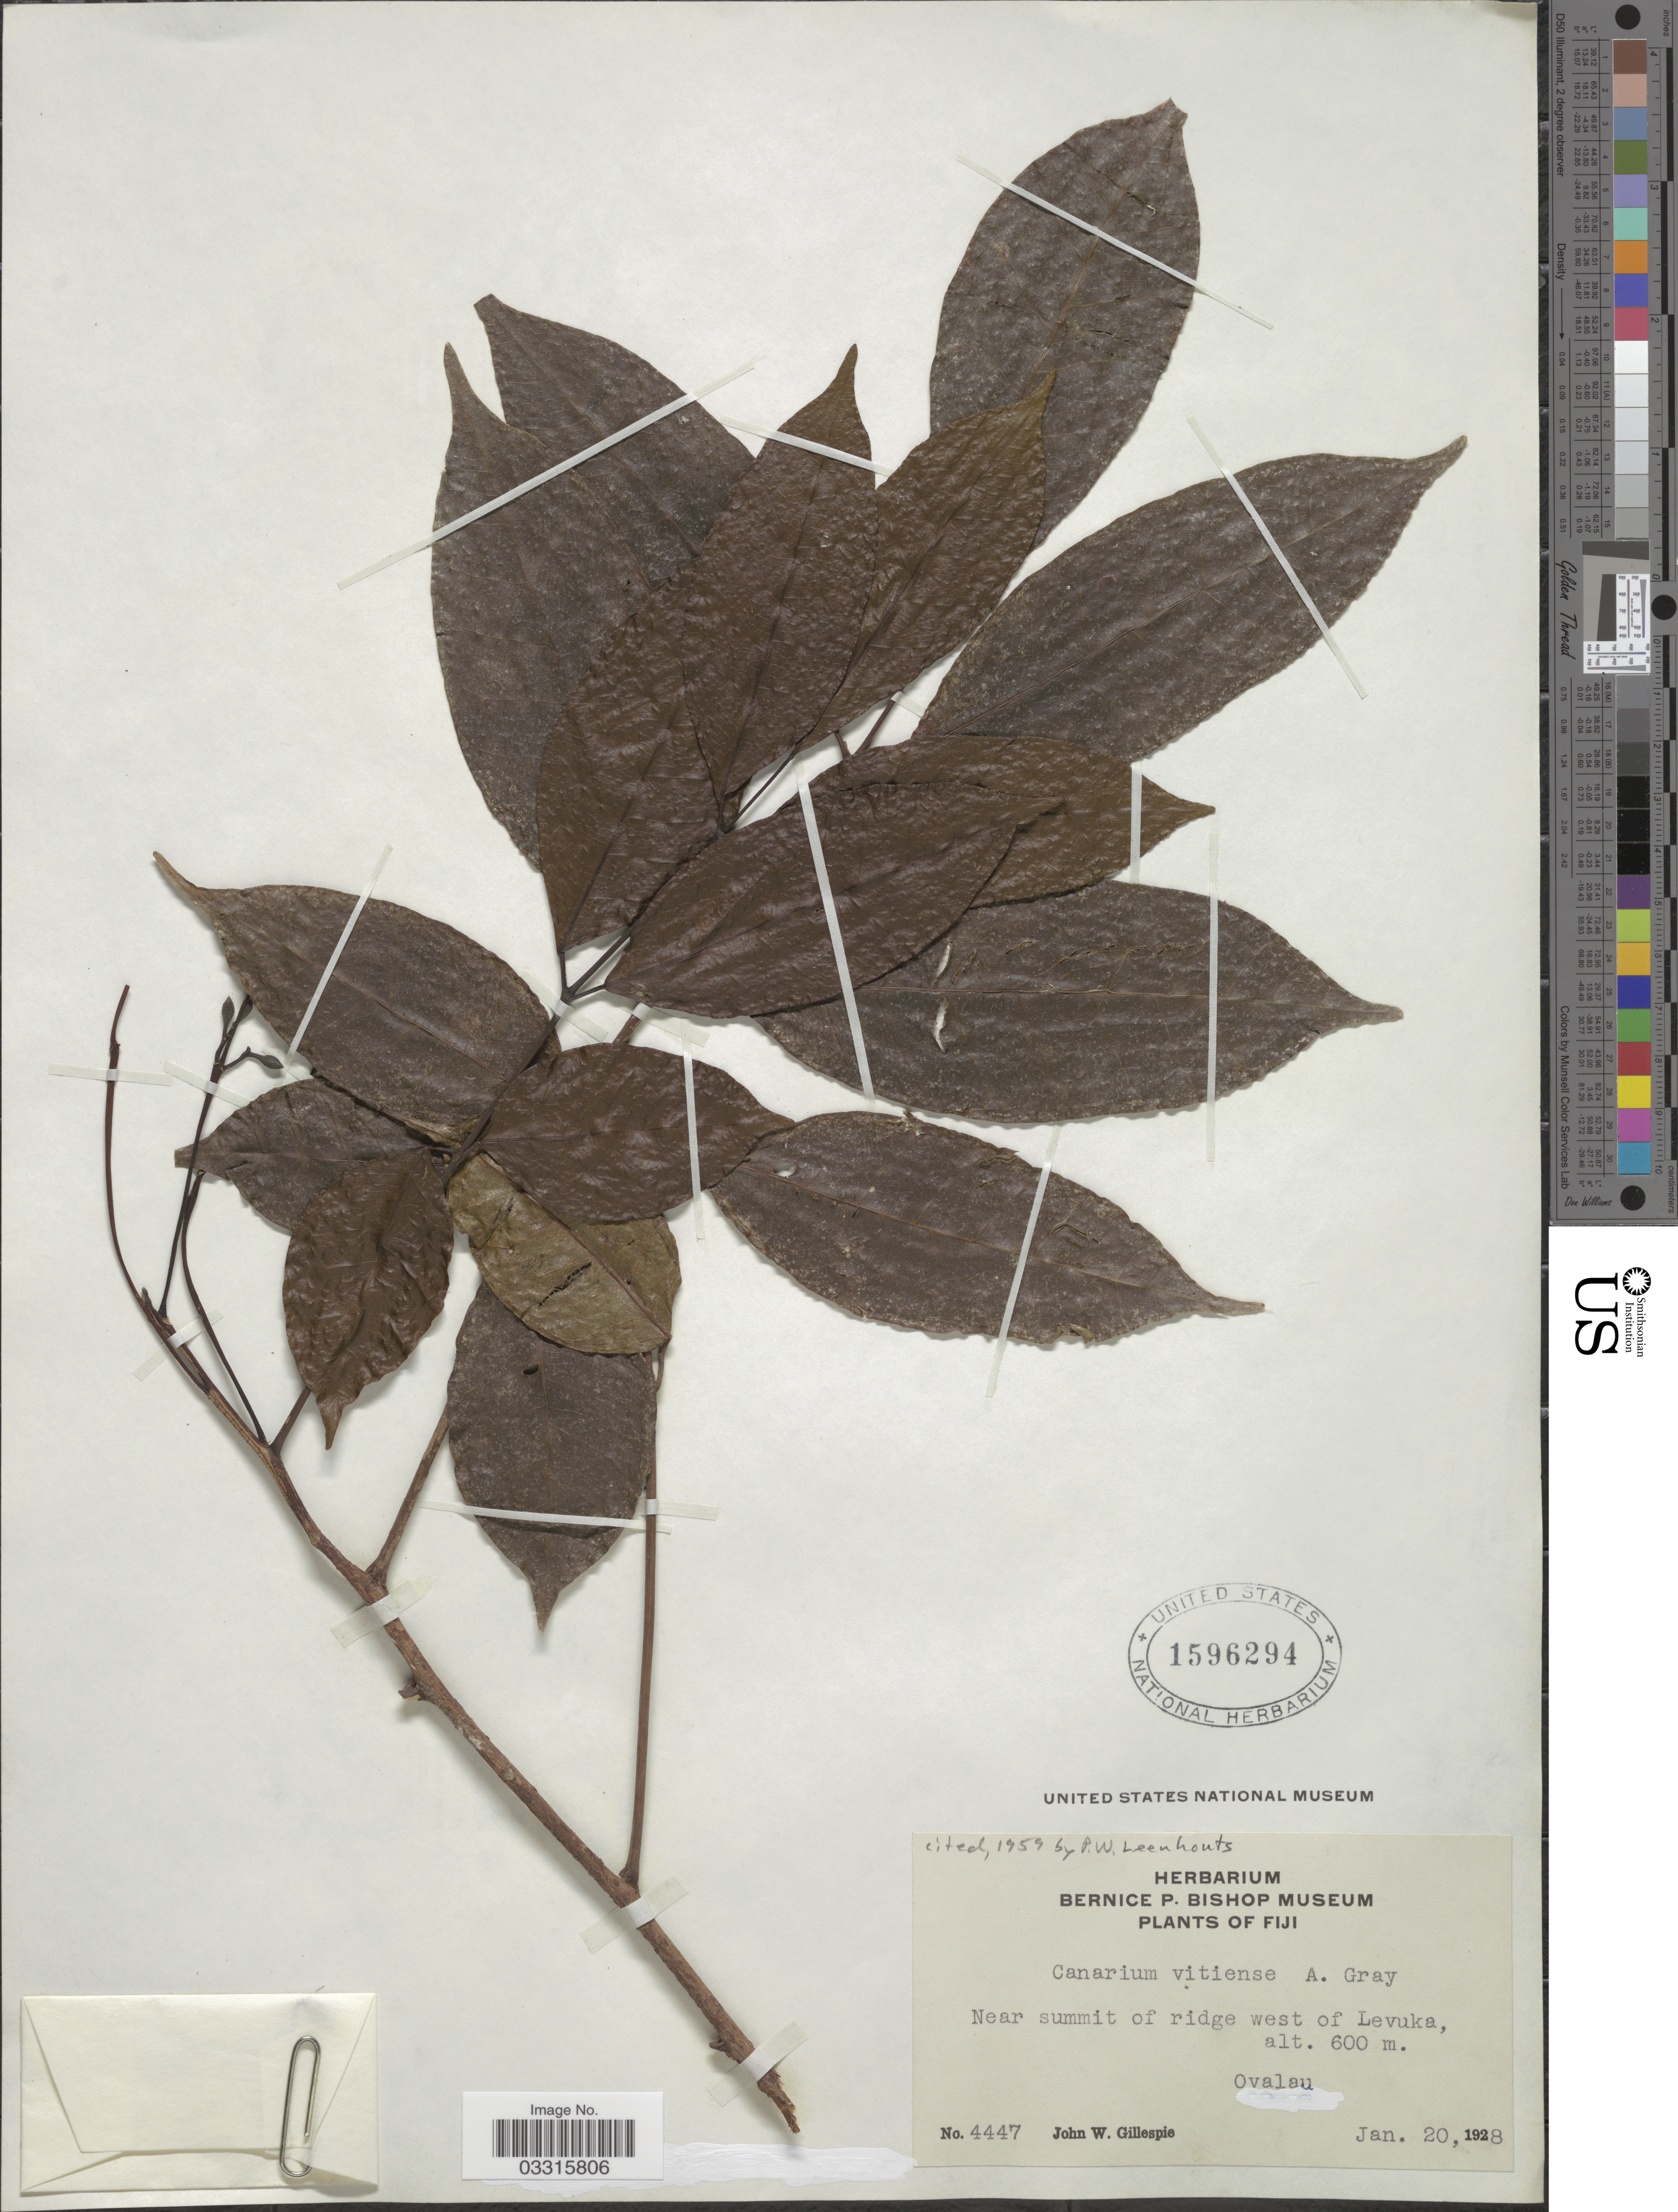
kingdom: Plantae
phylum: Tracheophyta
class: Magnoliopsida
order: Sapindales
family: Burseraceae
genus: Canarium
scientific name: Canarium vitiense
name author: A. Gray in Wilkes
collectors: J. W. Gillespie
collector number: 4447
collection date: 1928-01-20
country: Fiji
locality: Near summit of ridge west of Levuka, Ovalau.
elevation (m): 600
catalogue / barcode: US 1596294